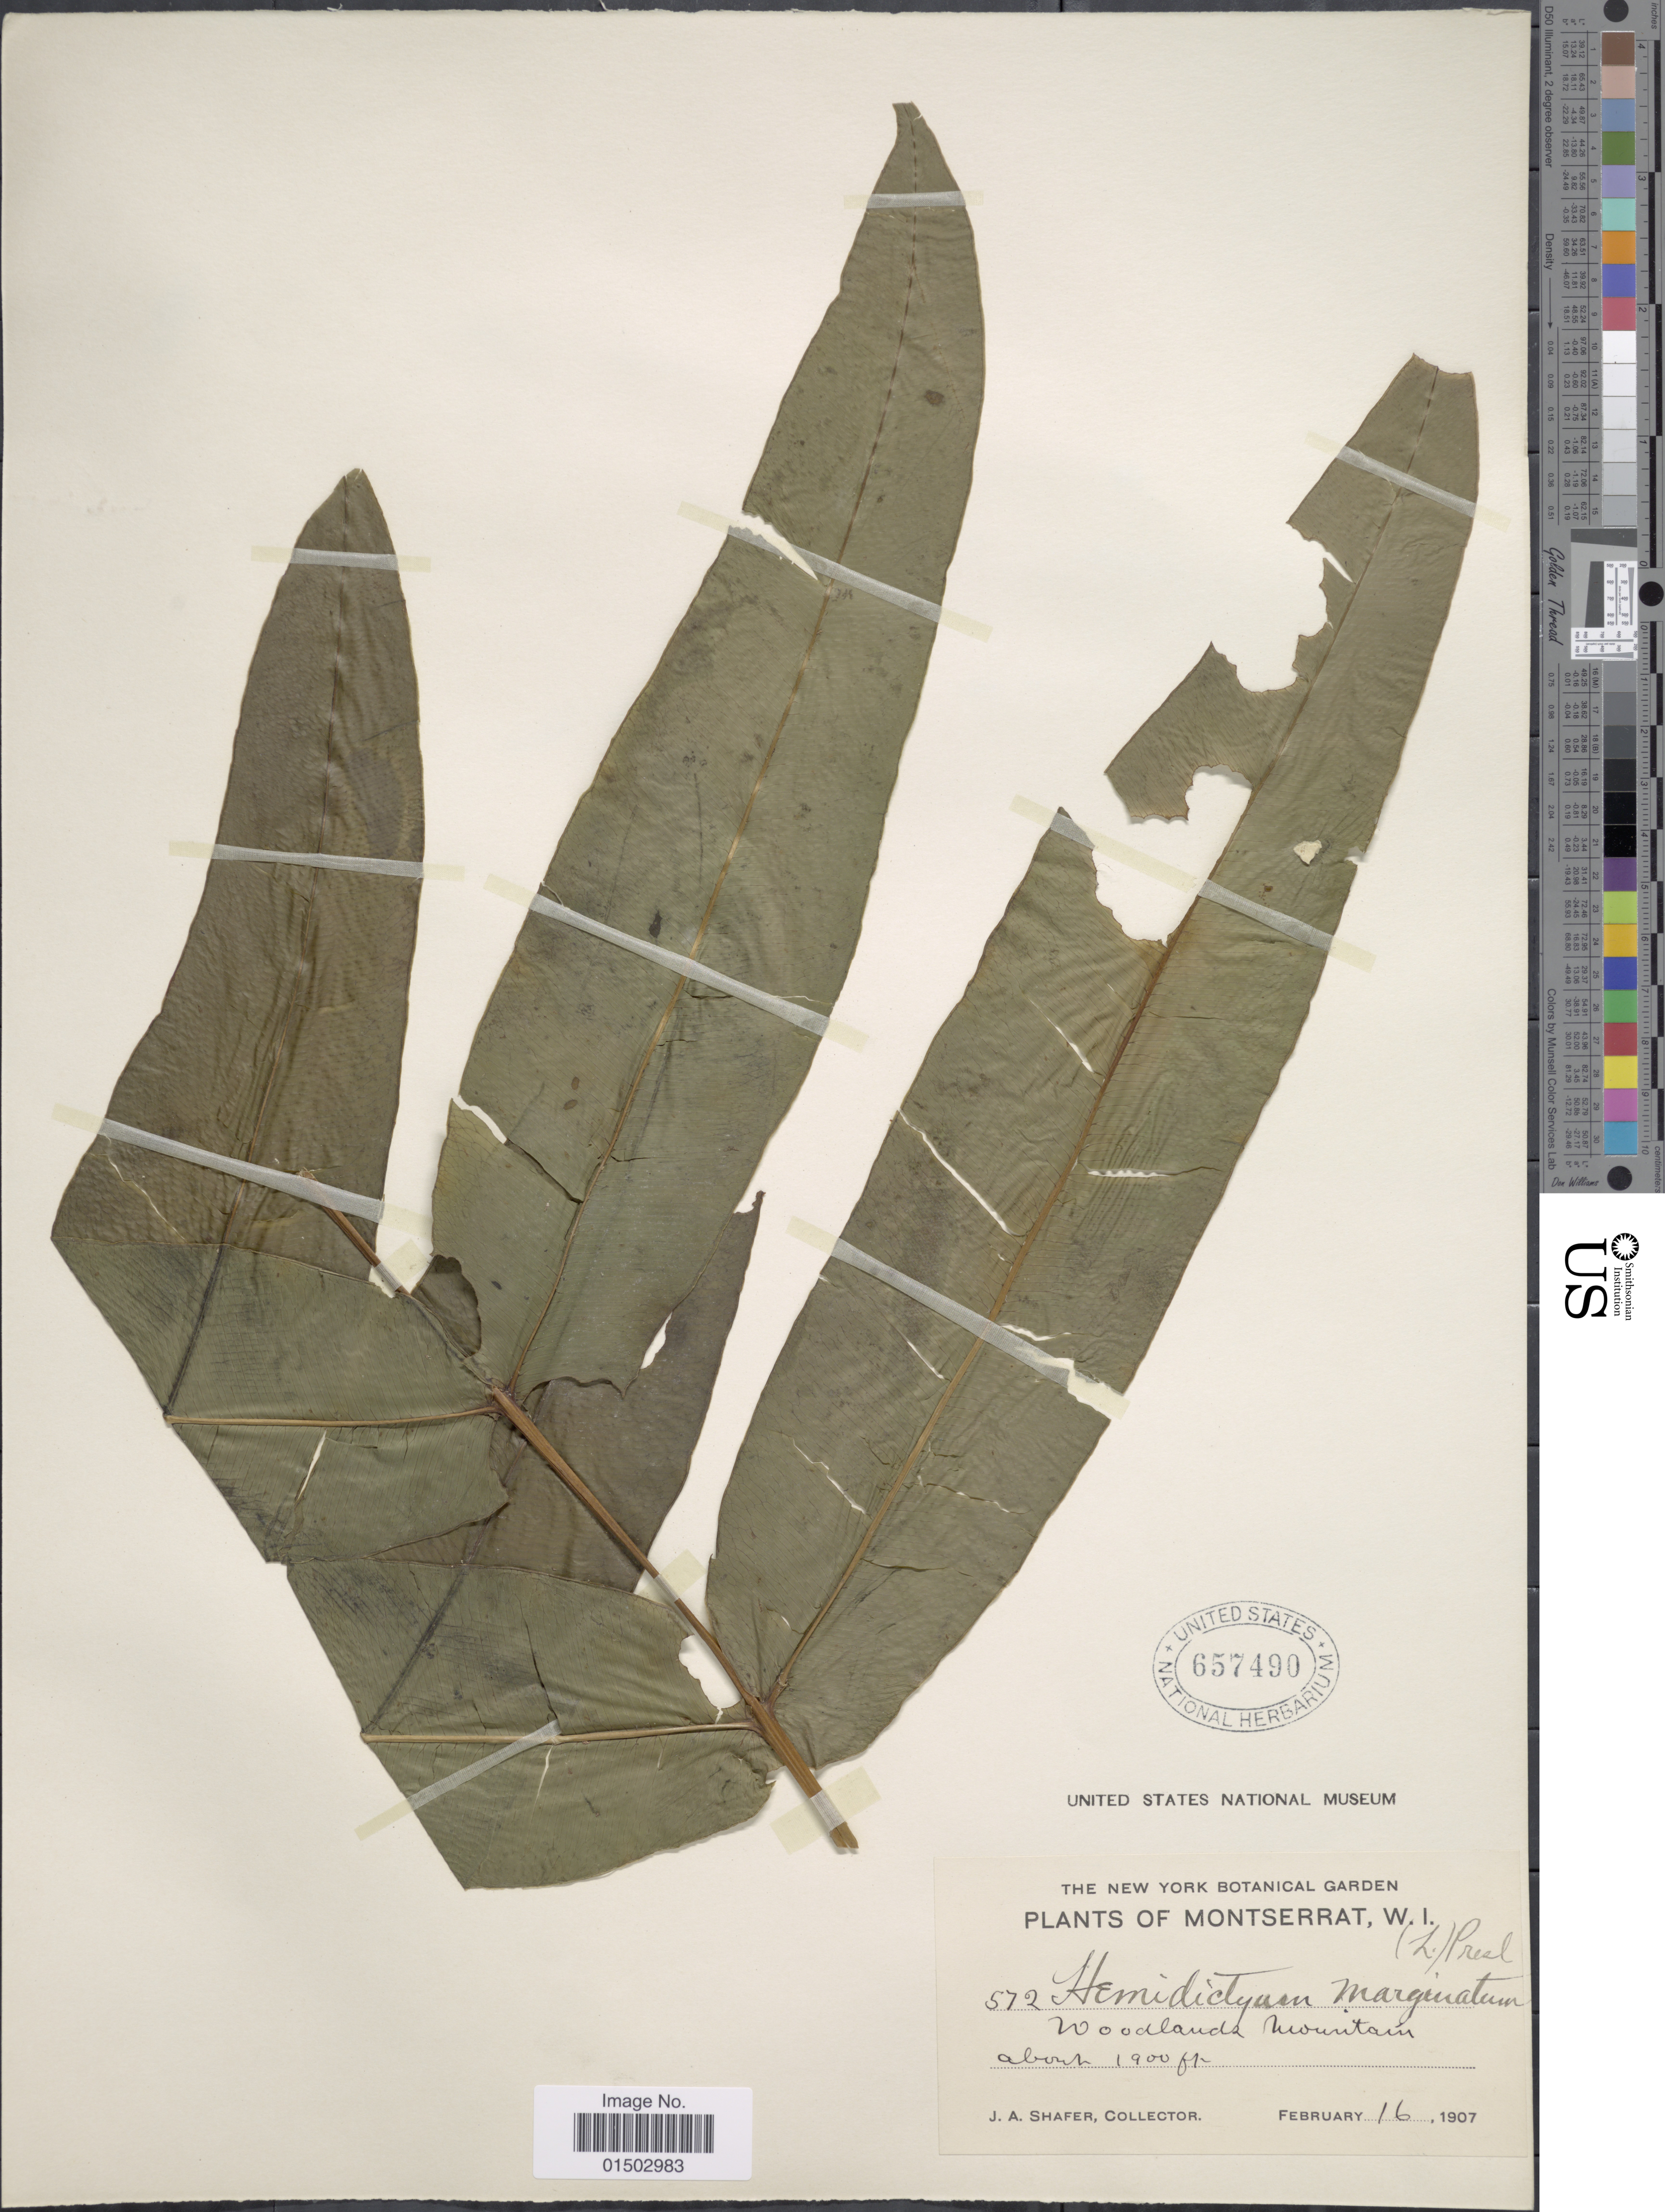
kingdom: Plantae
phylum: Tracheophyta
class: Polypodiopsida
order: Polypodiales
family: Hemidictyaceae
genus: Hemidictyum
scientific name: Hemidictyum marginatum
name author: (L.) C. Presl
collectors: J. A. Shafer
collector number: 572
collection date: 1907-02-16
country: Montserrat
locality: Woodlands mountains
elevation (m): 579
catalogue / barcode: US 657490